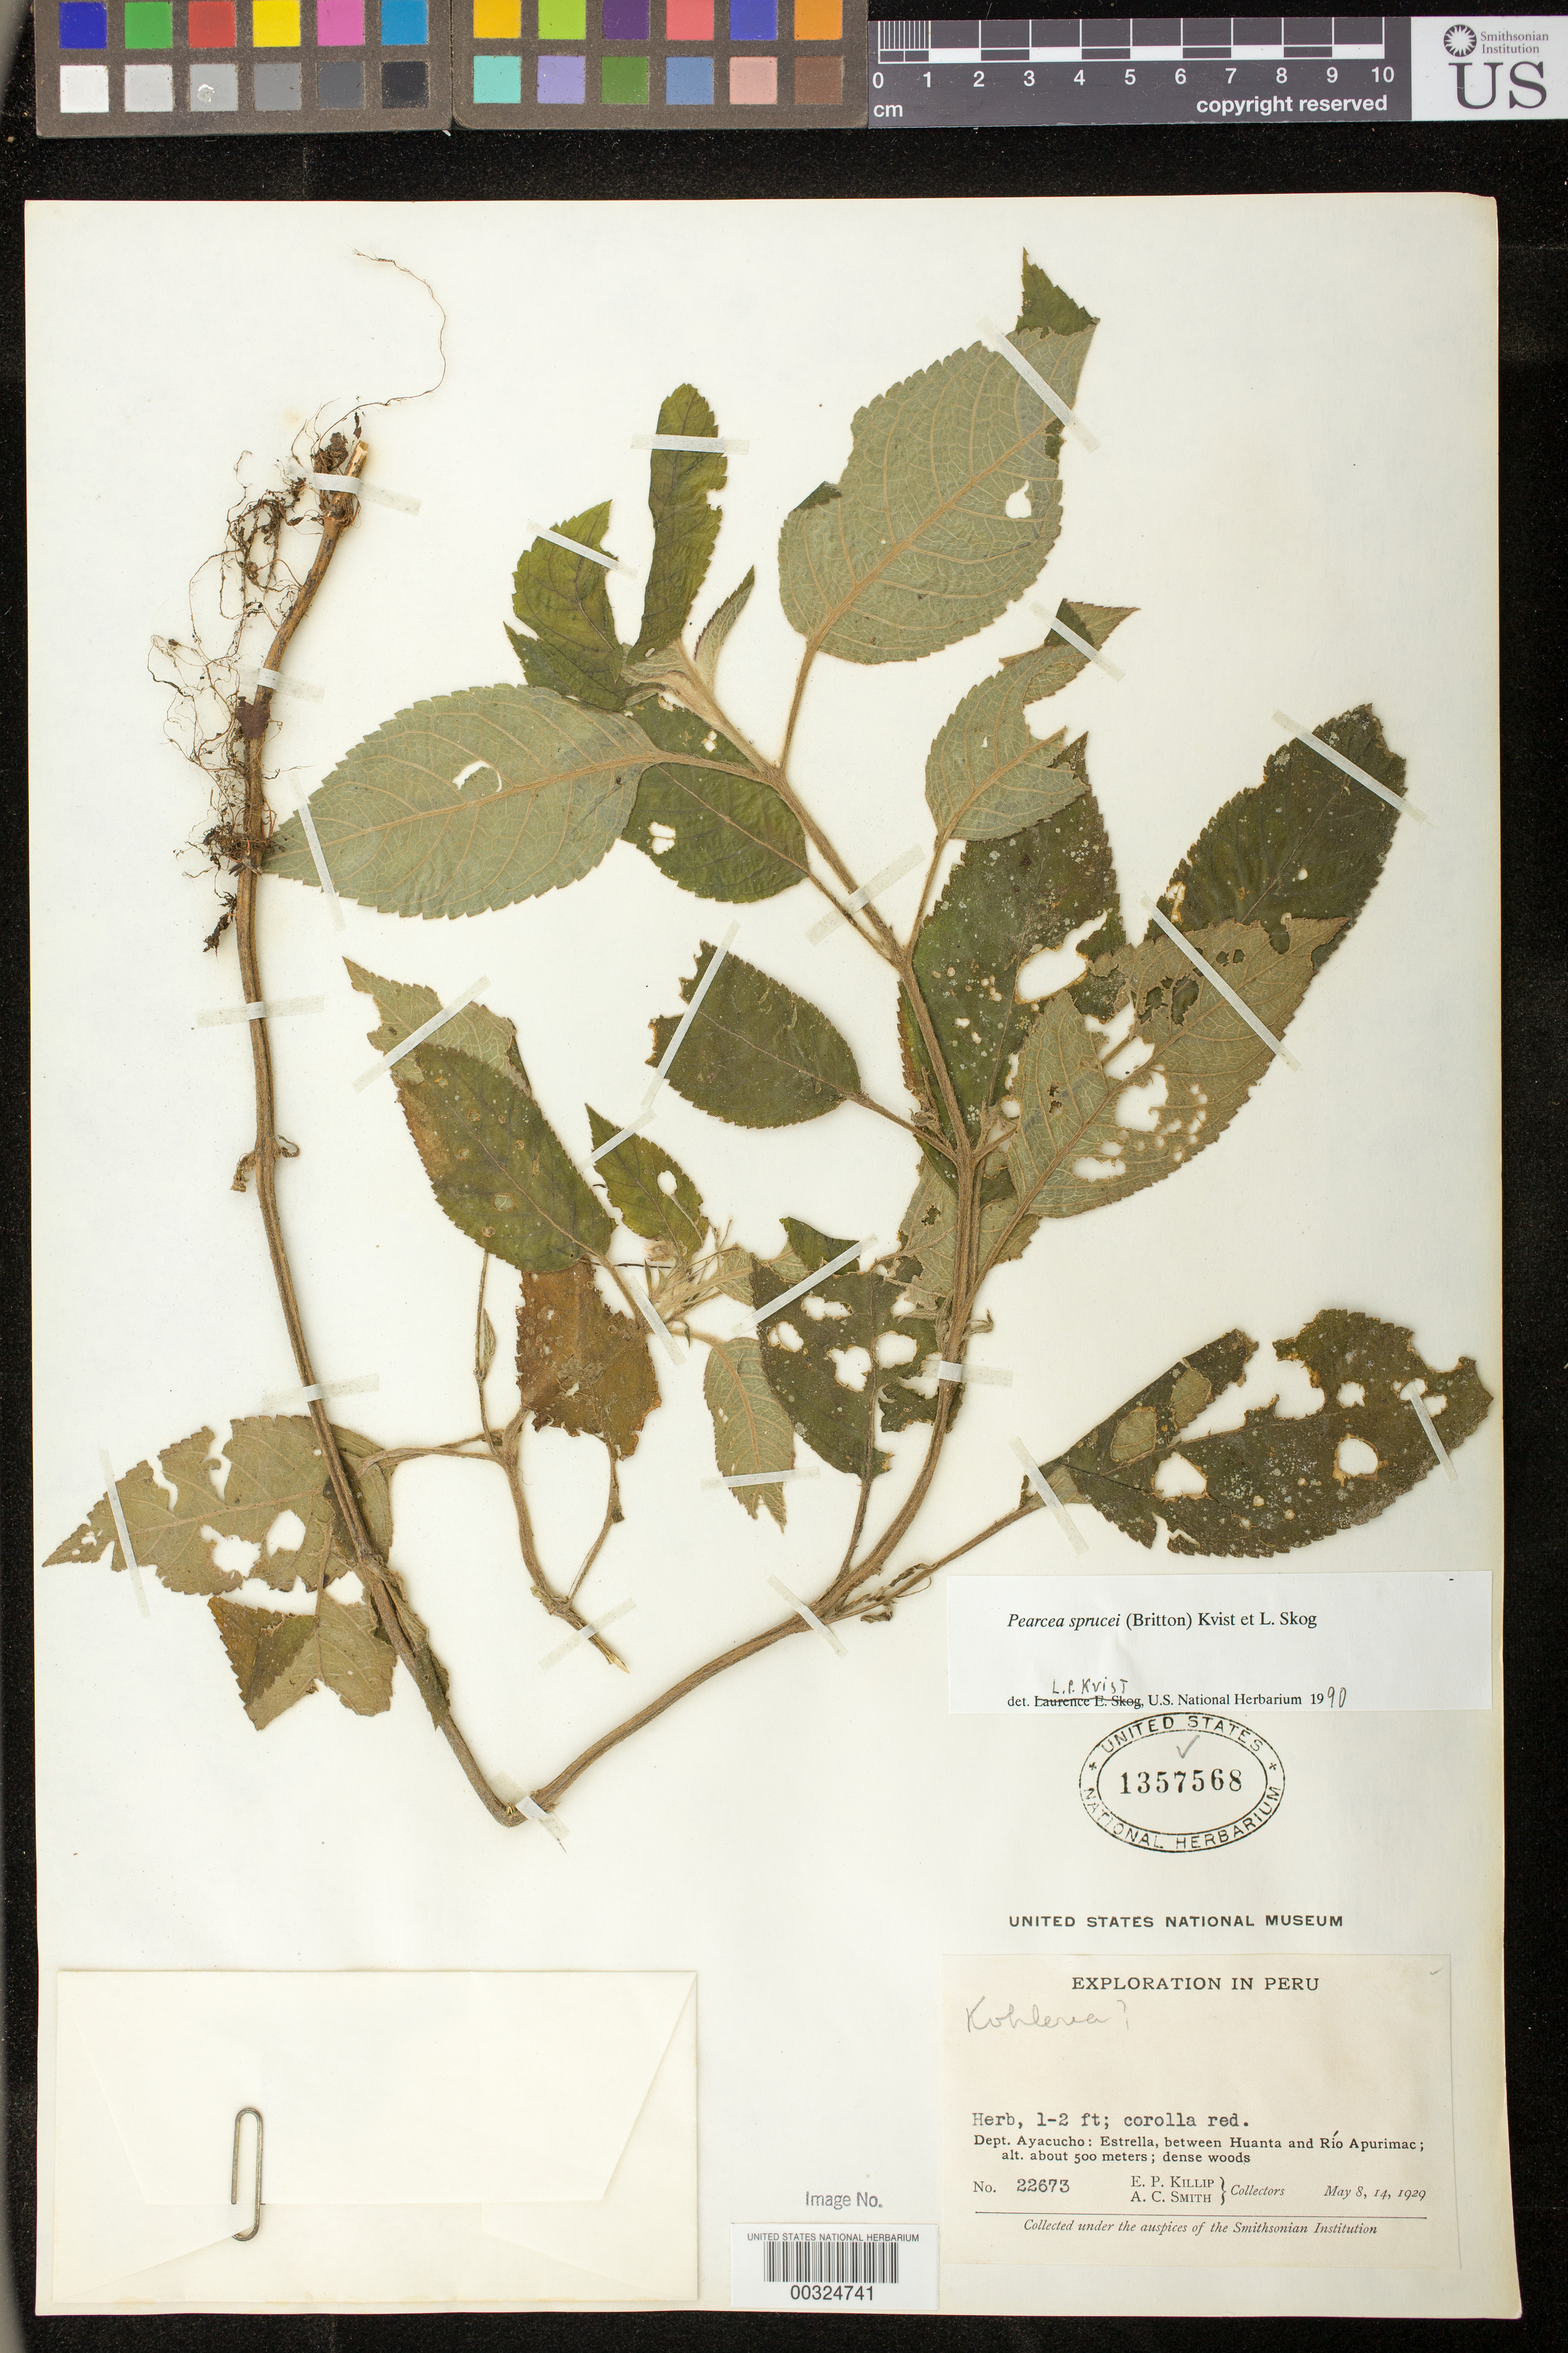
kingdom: Plantae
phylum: Tracheophyta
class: Magnoliopsida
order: Lamiales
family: Gesneriaceae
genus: Pearcea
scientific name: Pearcea sprucei var. sprucei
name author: (Britton ex Rusby) L.P. Kvist & L.E. Skog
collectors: E. P. Killip & A. C. Smith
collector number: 22673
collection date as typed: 8-14 May 1929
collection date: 1929-05-08/1929-05-14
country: Peru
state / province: Ayacucho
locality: Estrella, between Huanta and Rio Apurimac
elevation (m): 500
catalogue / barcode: US 1357568